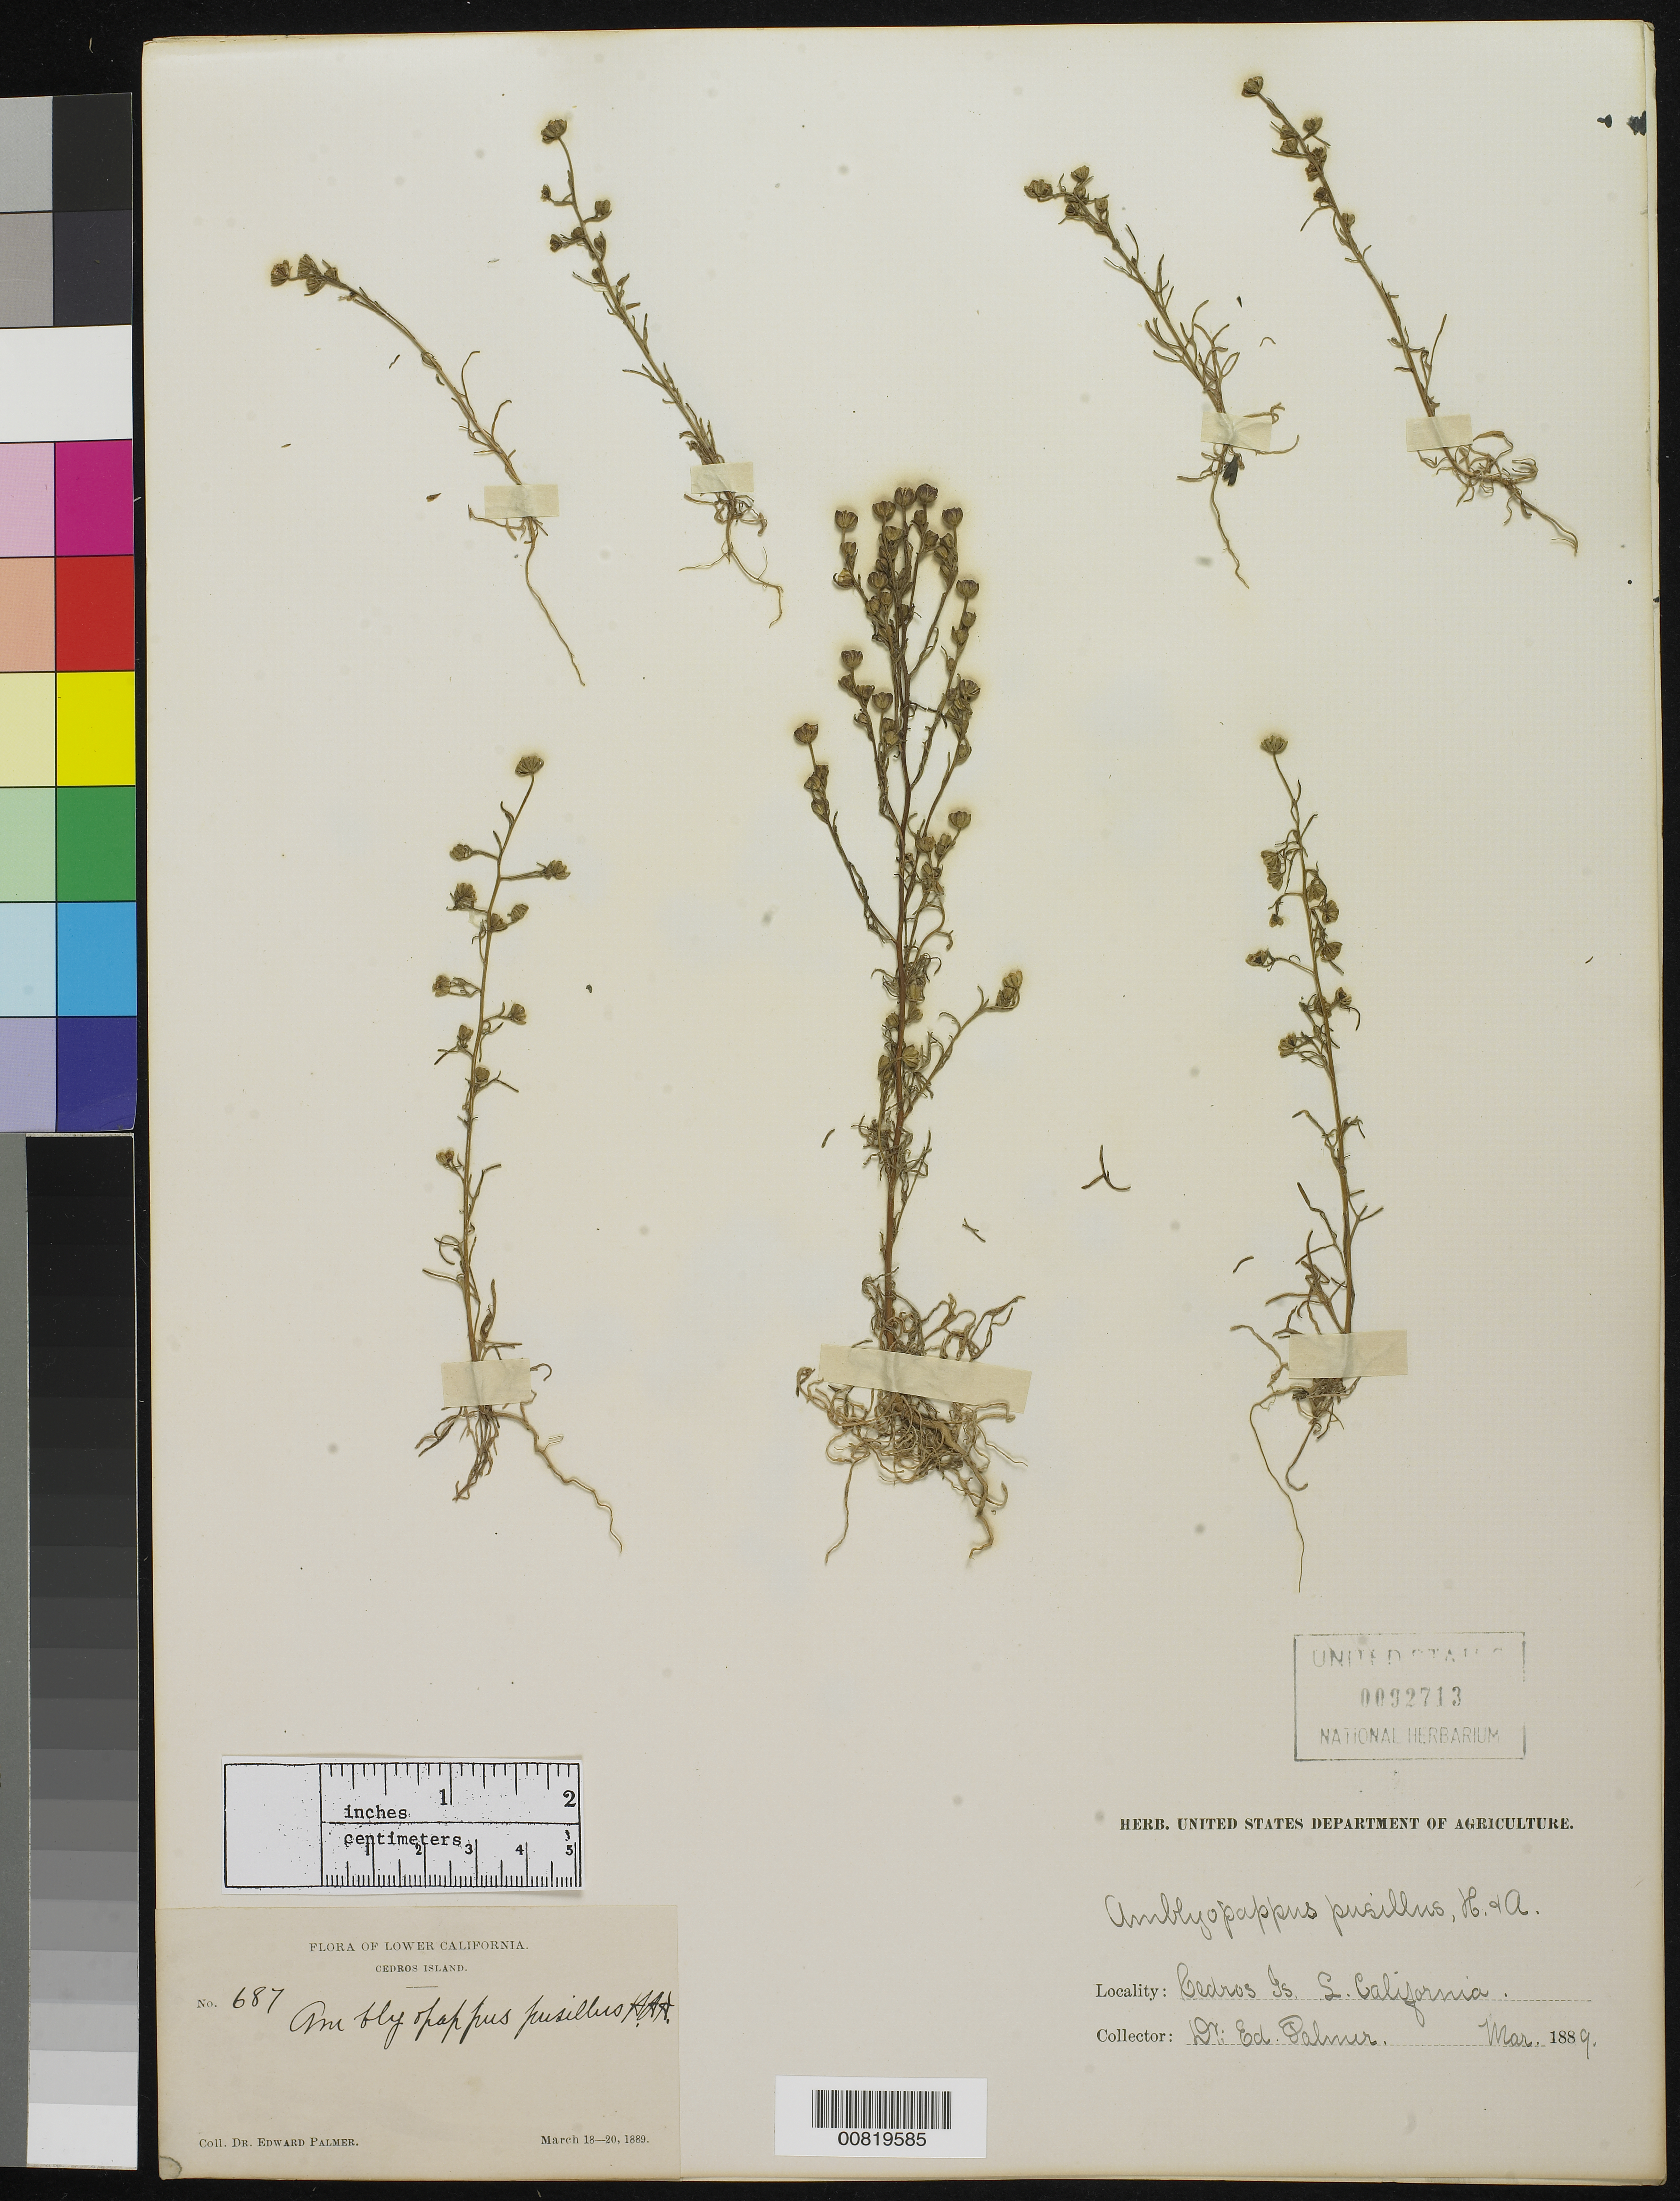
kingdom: Plantae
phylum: Tracheophyta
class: Magnoliopsida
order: Asterales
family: Asteraceae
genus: Amblyopappus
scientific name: Amblyopappus pusillus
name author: Hook. & Arn.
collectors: E. Palmer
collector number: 687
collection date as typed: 18 Mar 1889 to 20 Mar 1889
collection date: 1889-03-18/1889-03-20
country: Mexico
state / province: Baja California Norte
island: Cedros I.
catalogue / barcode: US 92713